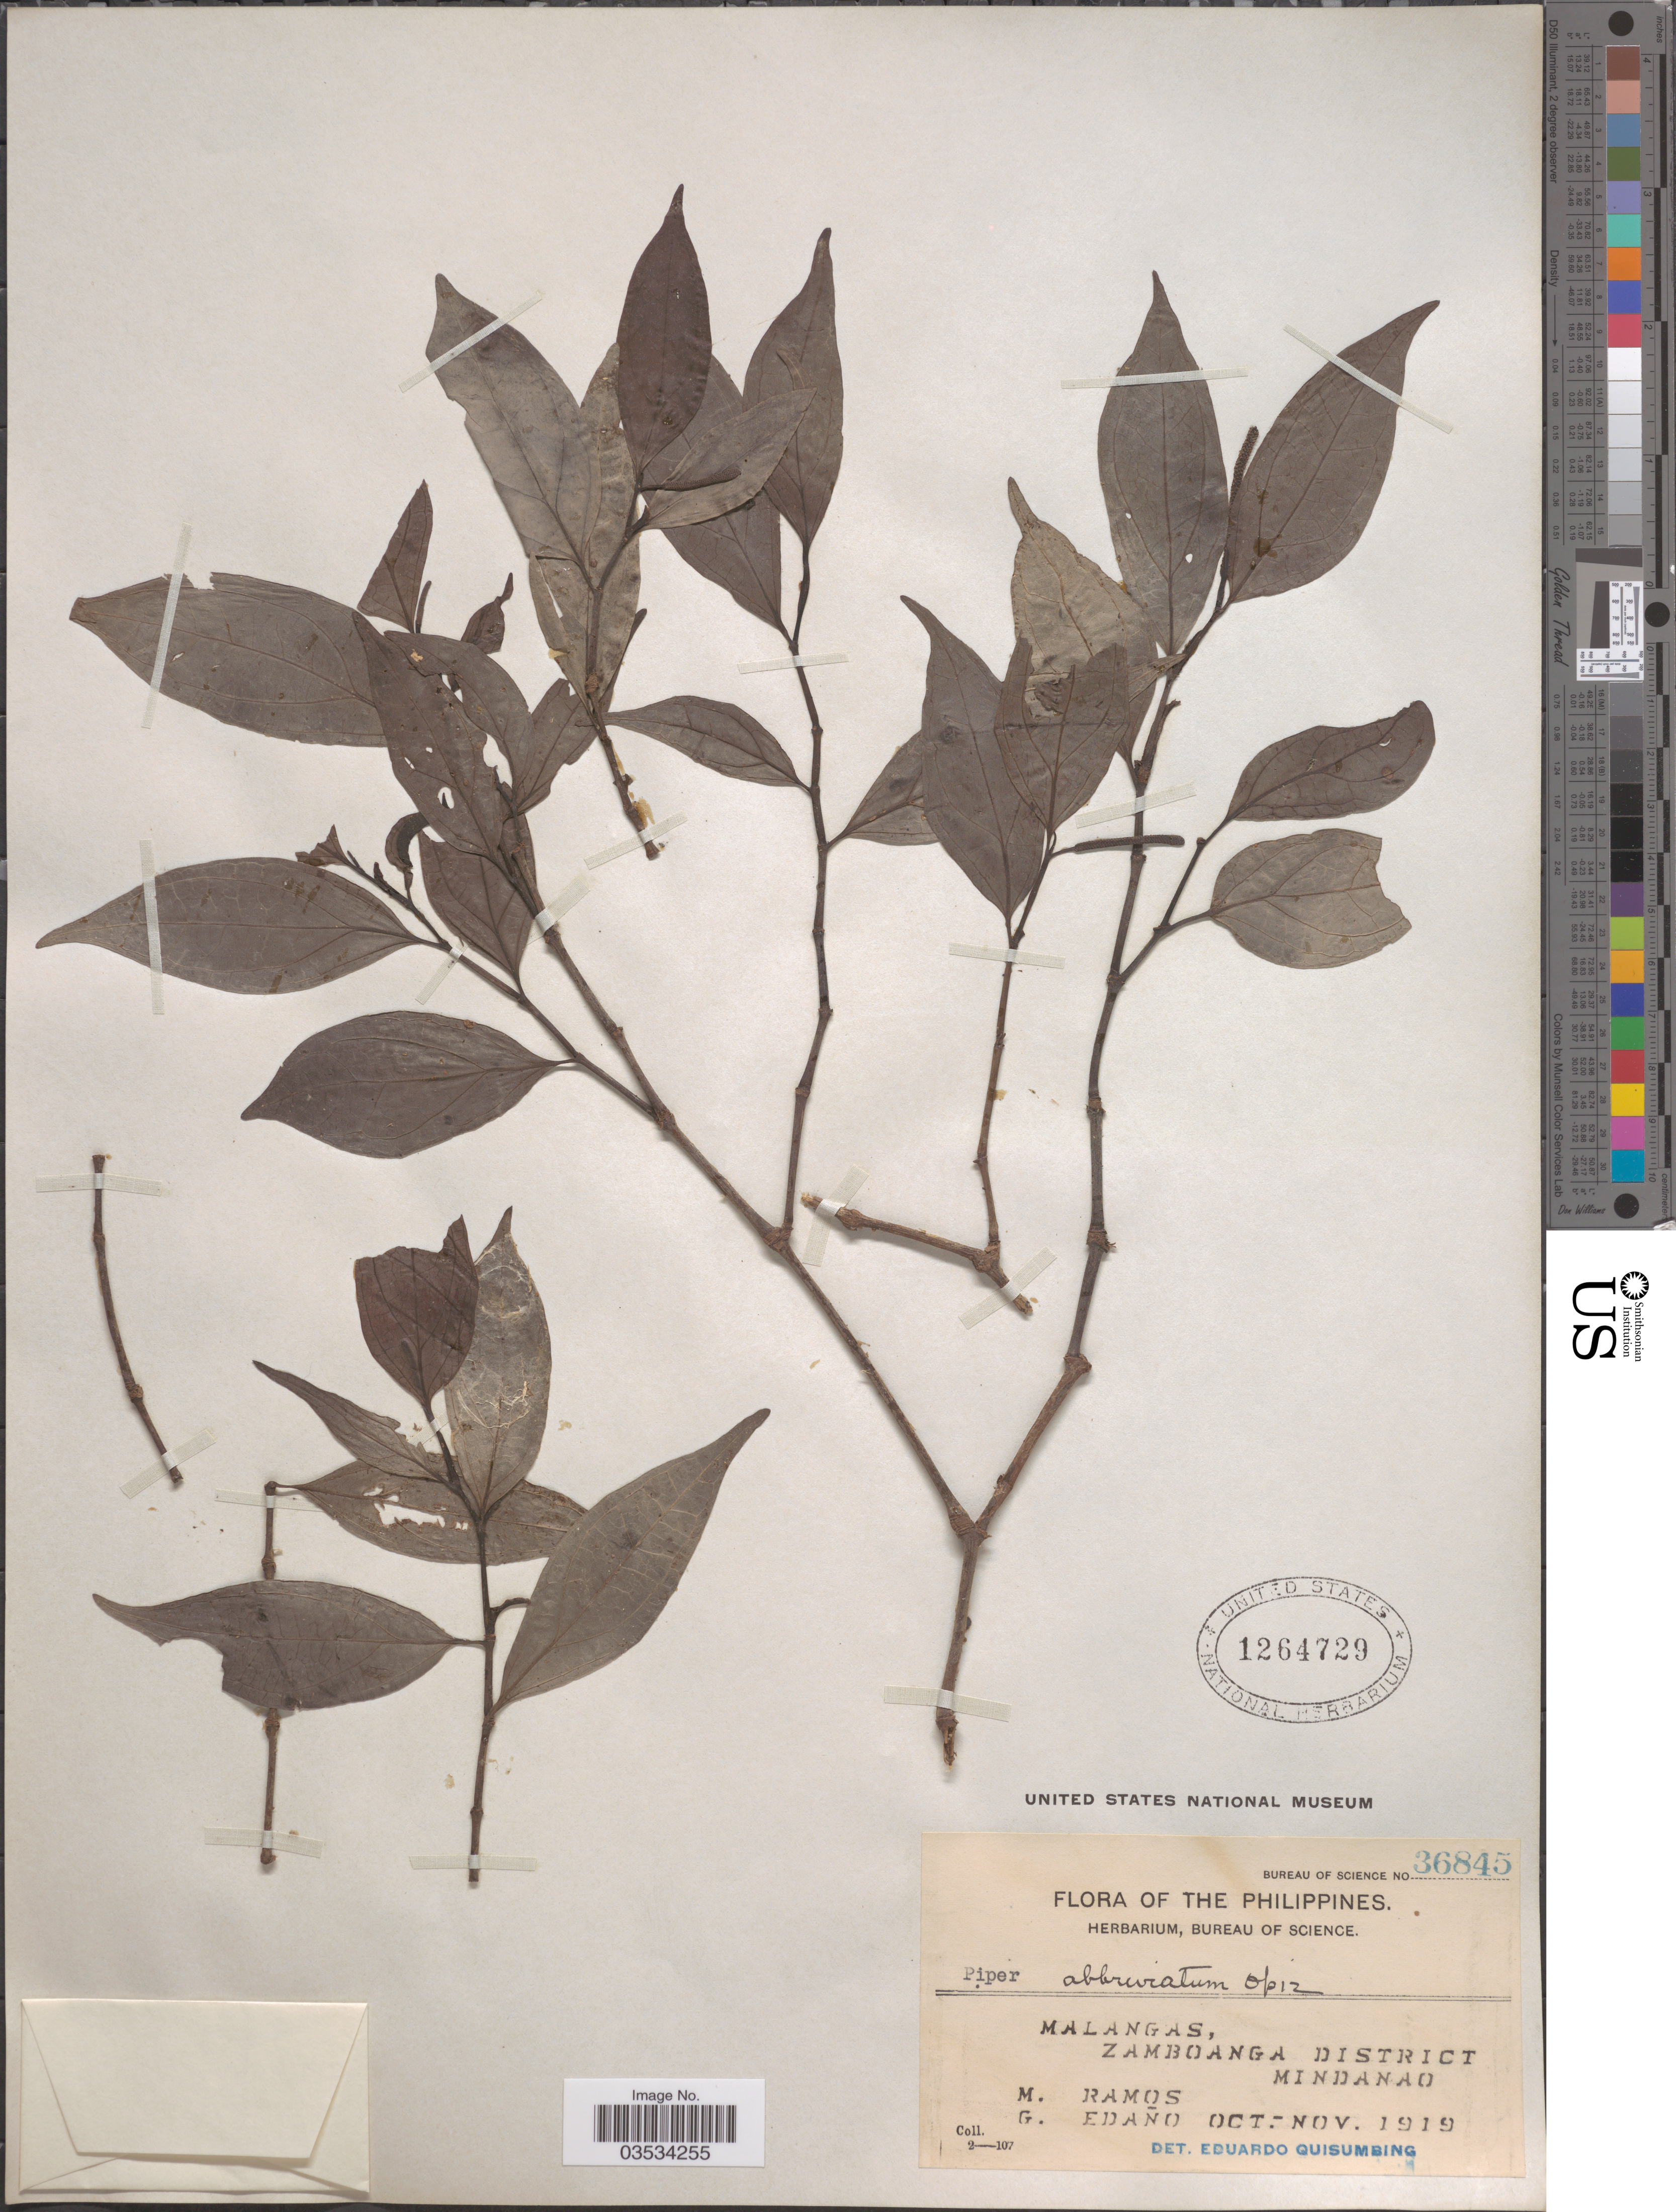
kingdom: Plantae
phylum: Tracheophyta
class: Magnoliopsida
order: Piperales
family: Piperaceae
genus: Piper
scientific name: Piper abbreviatum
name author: Opiz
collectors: M. Ramos & G. Edaño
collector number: Bureau of Science 36845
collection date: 1919-10/1919-11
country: Philippines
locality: Malangas, Zamboanga District. Mindanao.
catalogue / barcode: US 1264729